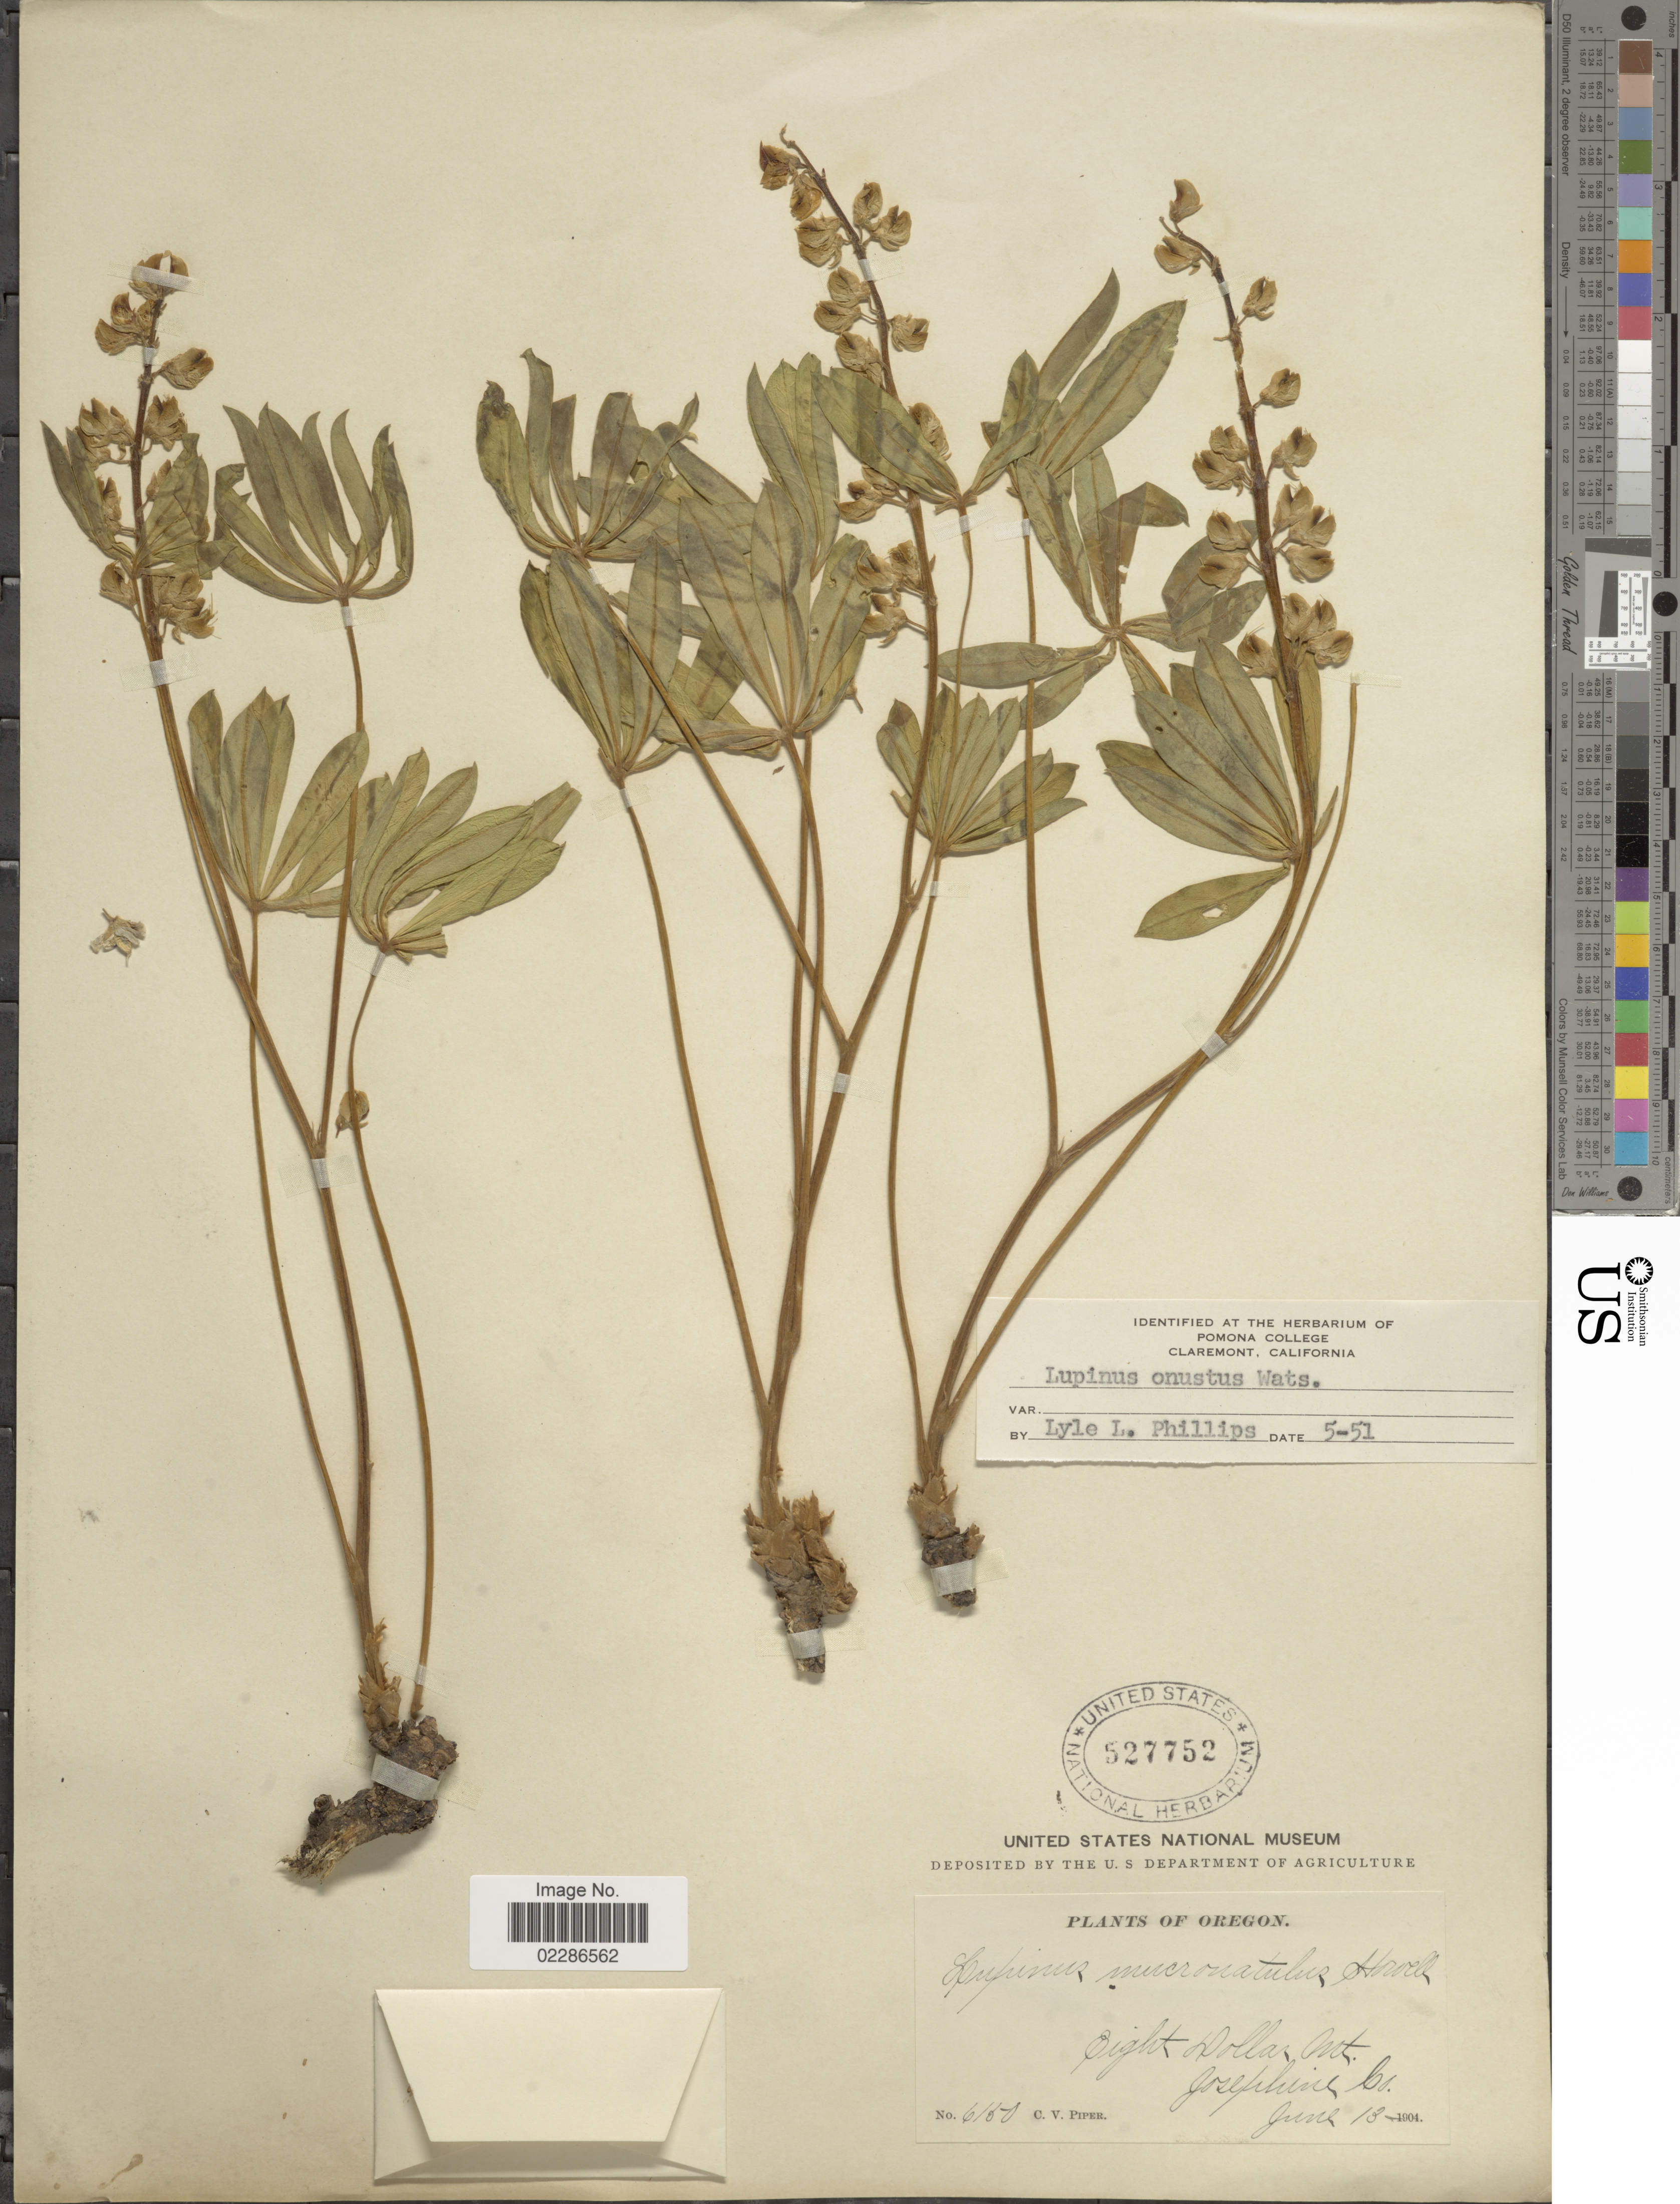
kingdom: Plantae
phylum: Tracheophyta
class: Magnoliopsida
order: Fabales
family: Fabaceae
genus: Lupinus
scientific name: Lupinus onustus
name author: S. Watson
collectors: C. V. Piper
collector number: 6150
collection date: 1904-06-13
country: United States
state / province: Oregon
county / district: Josephine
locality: Eight Dollar Mt, Josephine Co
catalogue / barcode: US 527752